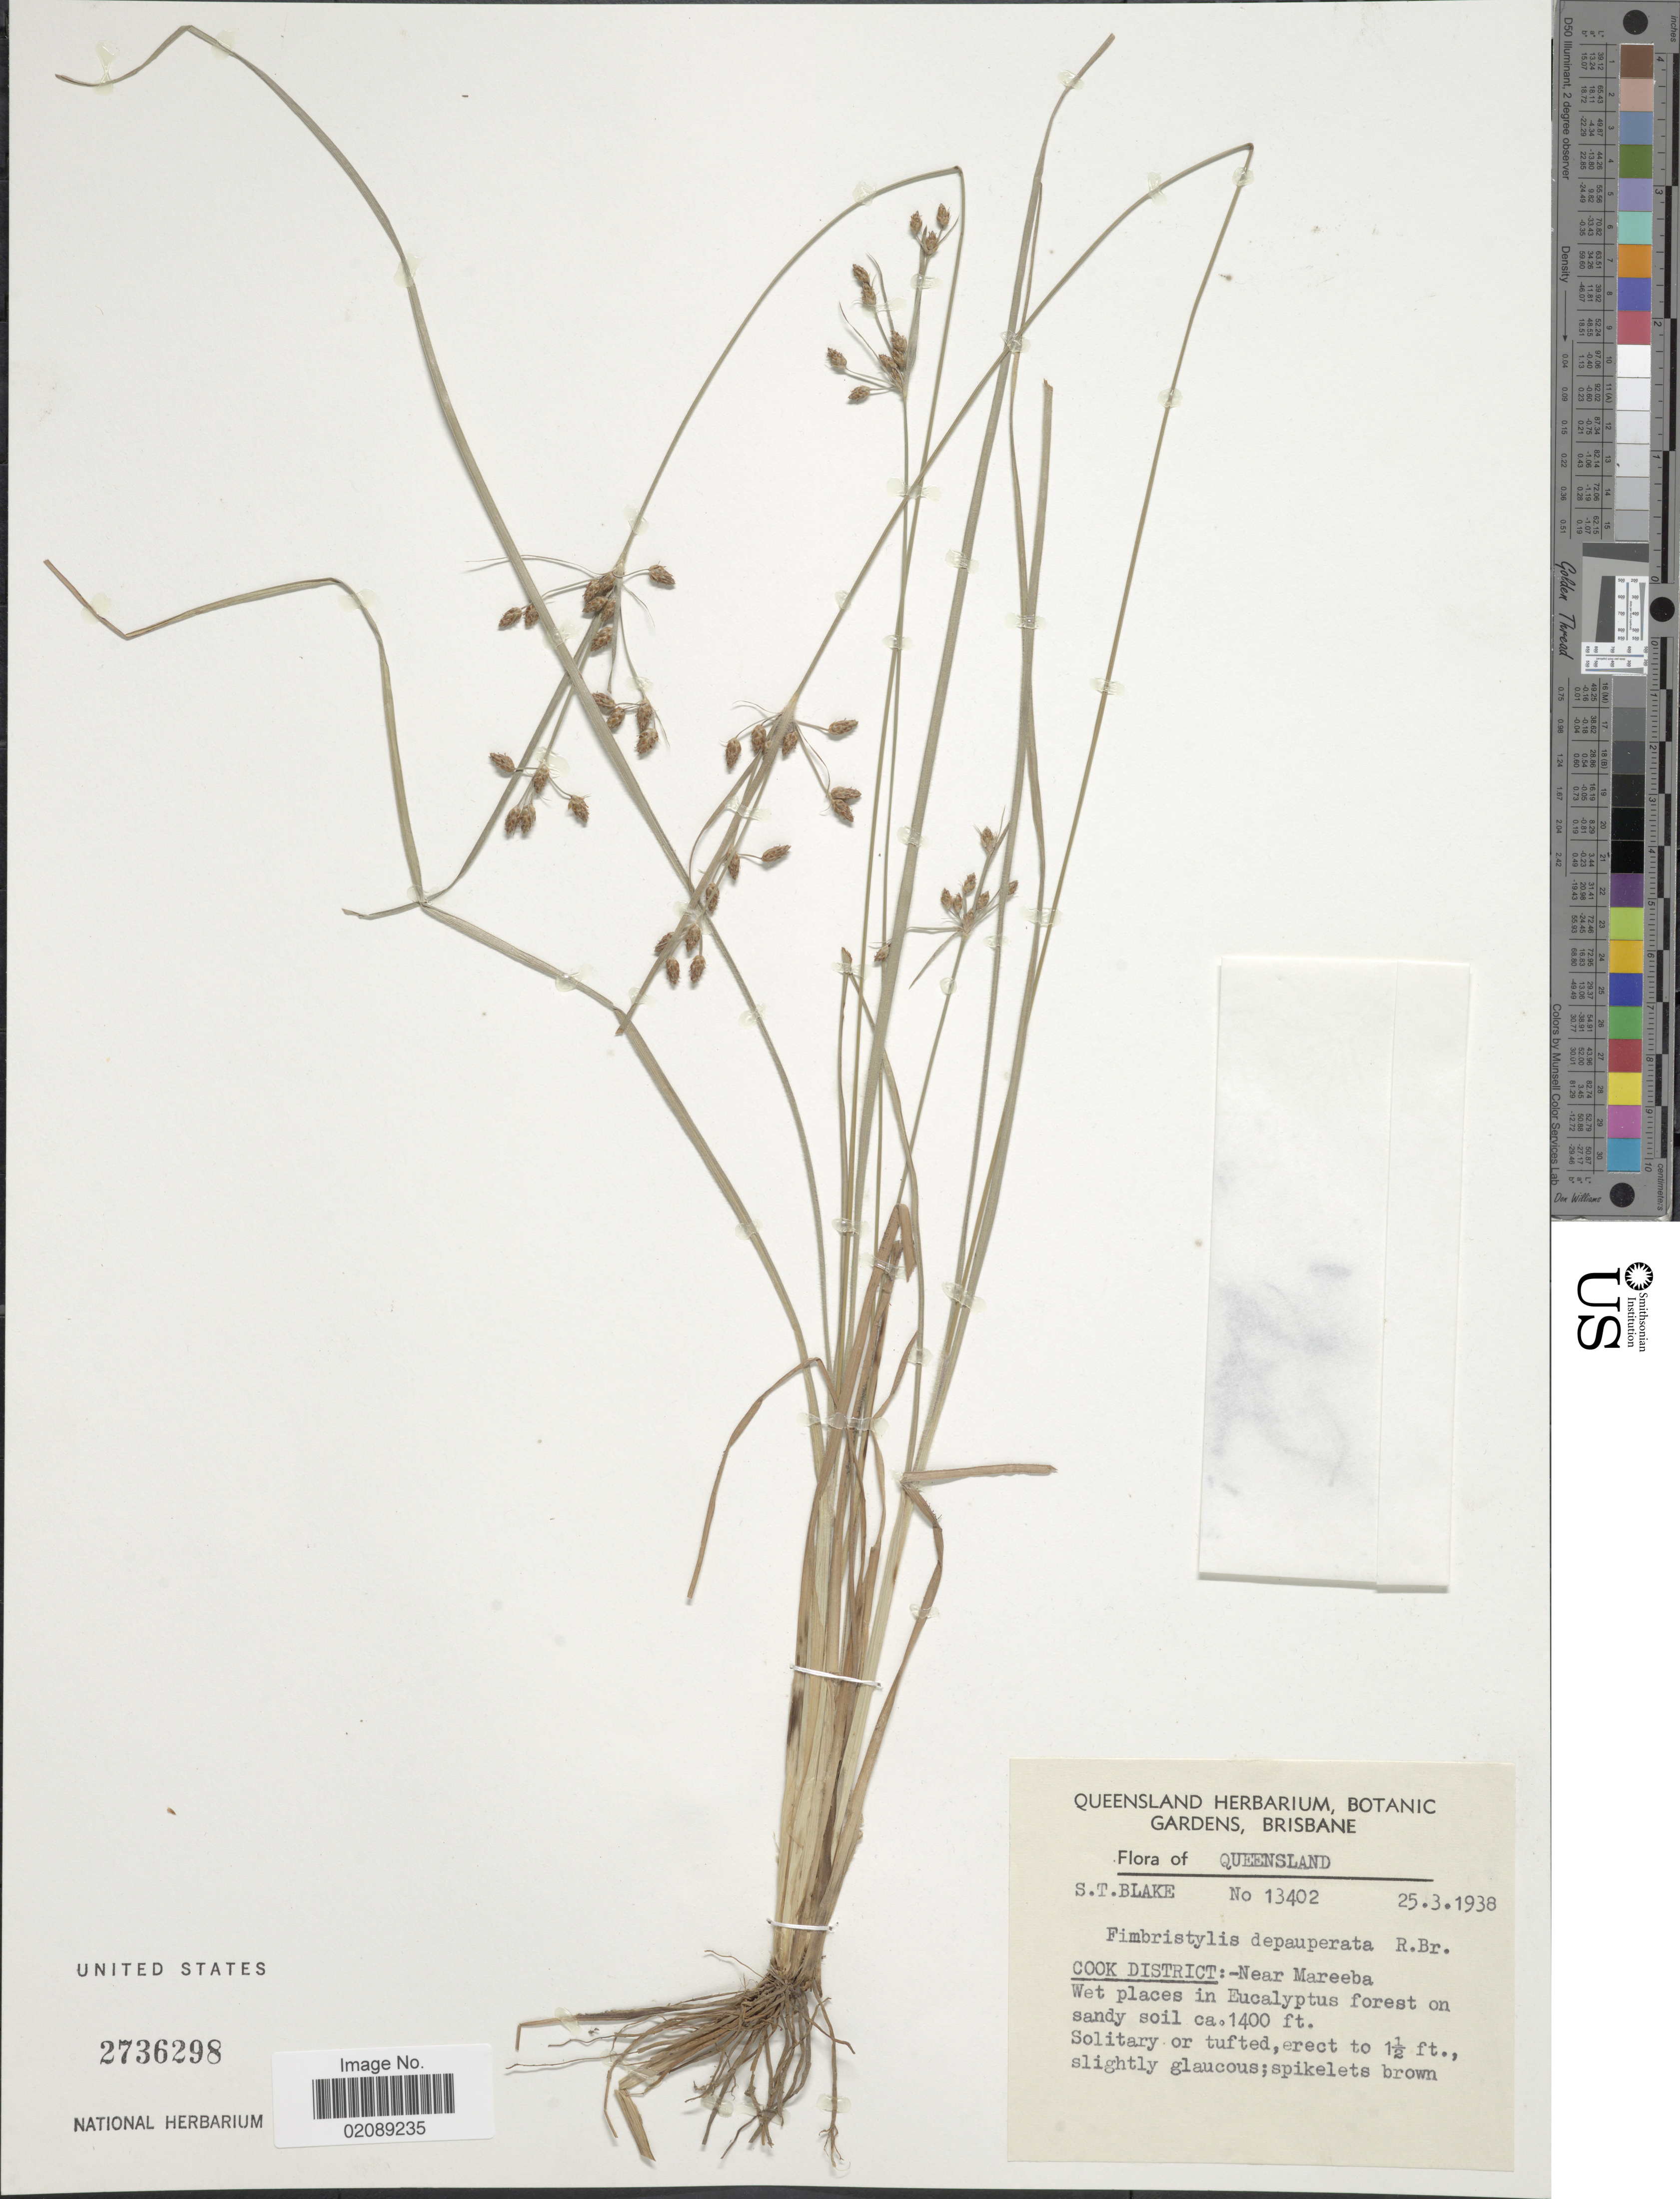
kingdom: Plantae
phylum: Tracheophyta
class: Liliopsida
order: Poales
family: Cyperaceae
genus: Fimbristylis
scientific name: Fimbristylis depauperata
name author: R. Br.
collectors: S. T. Blake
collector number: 13402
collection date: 1938-03-25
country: Australia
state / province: Queensland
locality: Cook District: -Near Mareeba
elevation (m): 427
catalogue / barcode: US 2736298